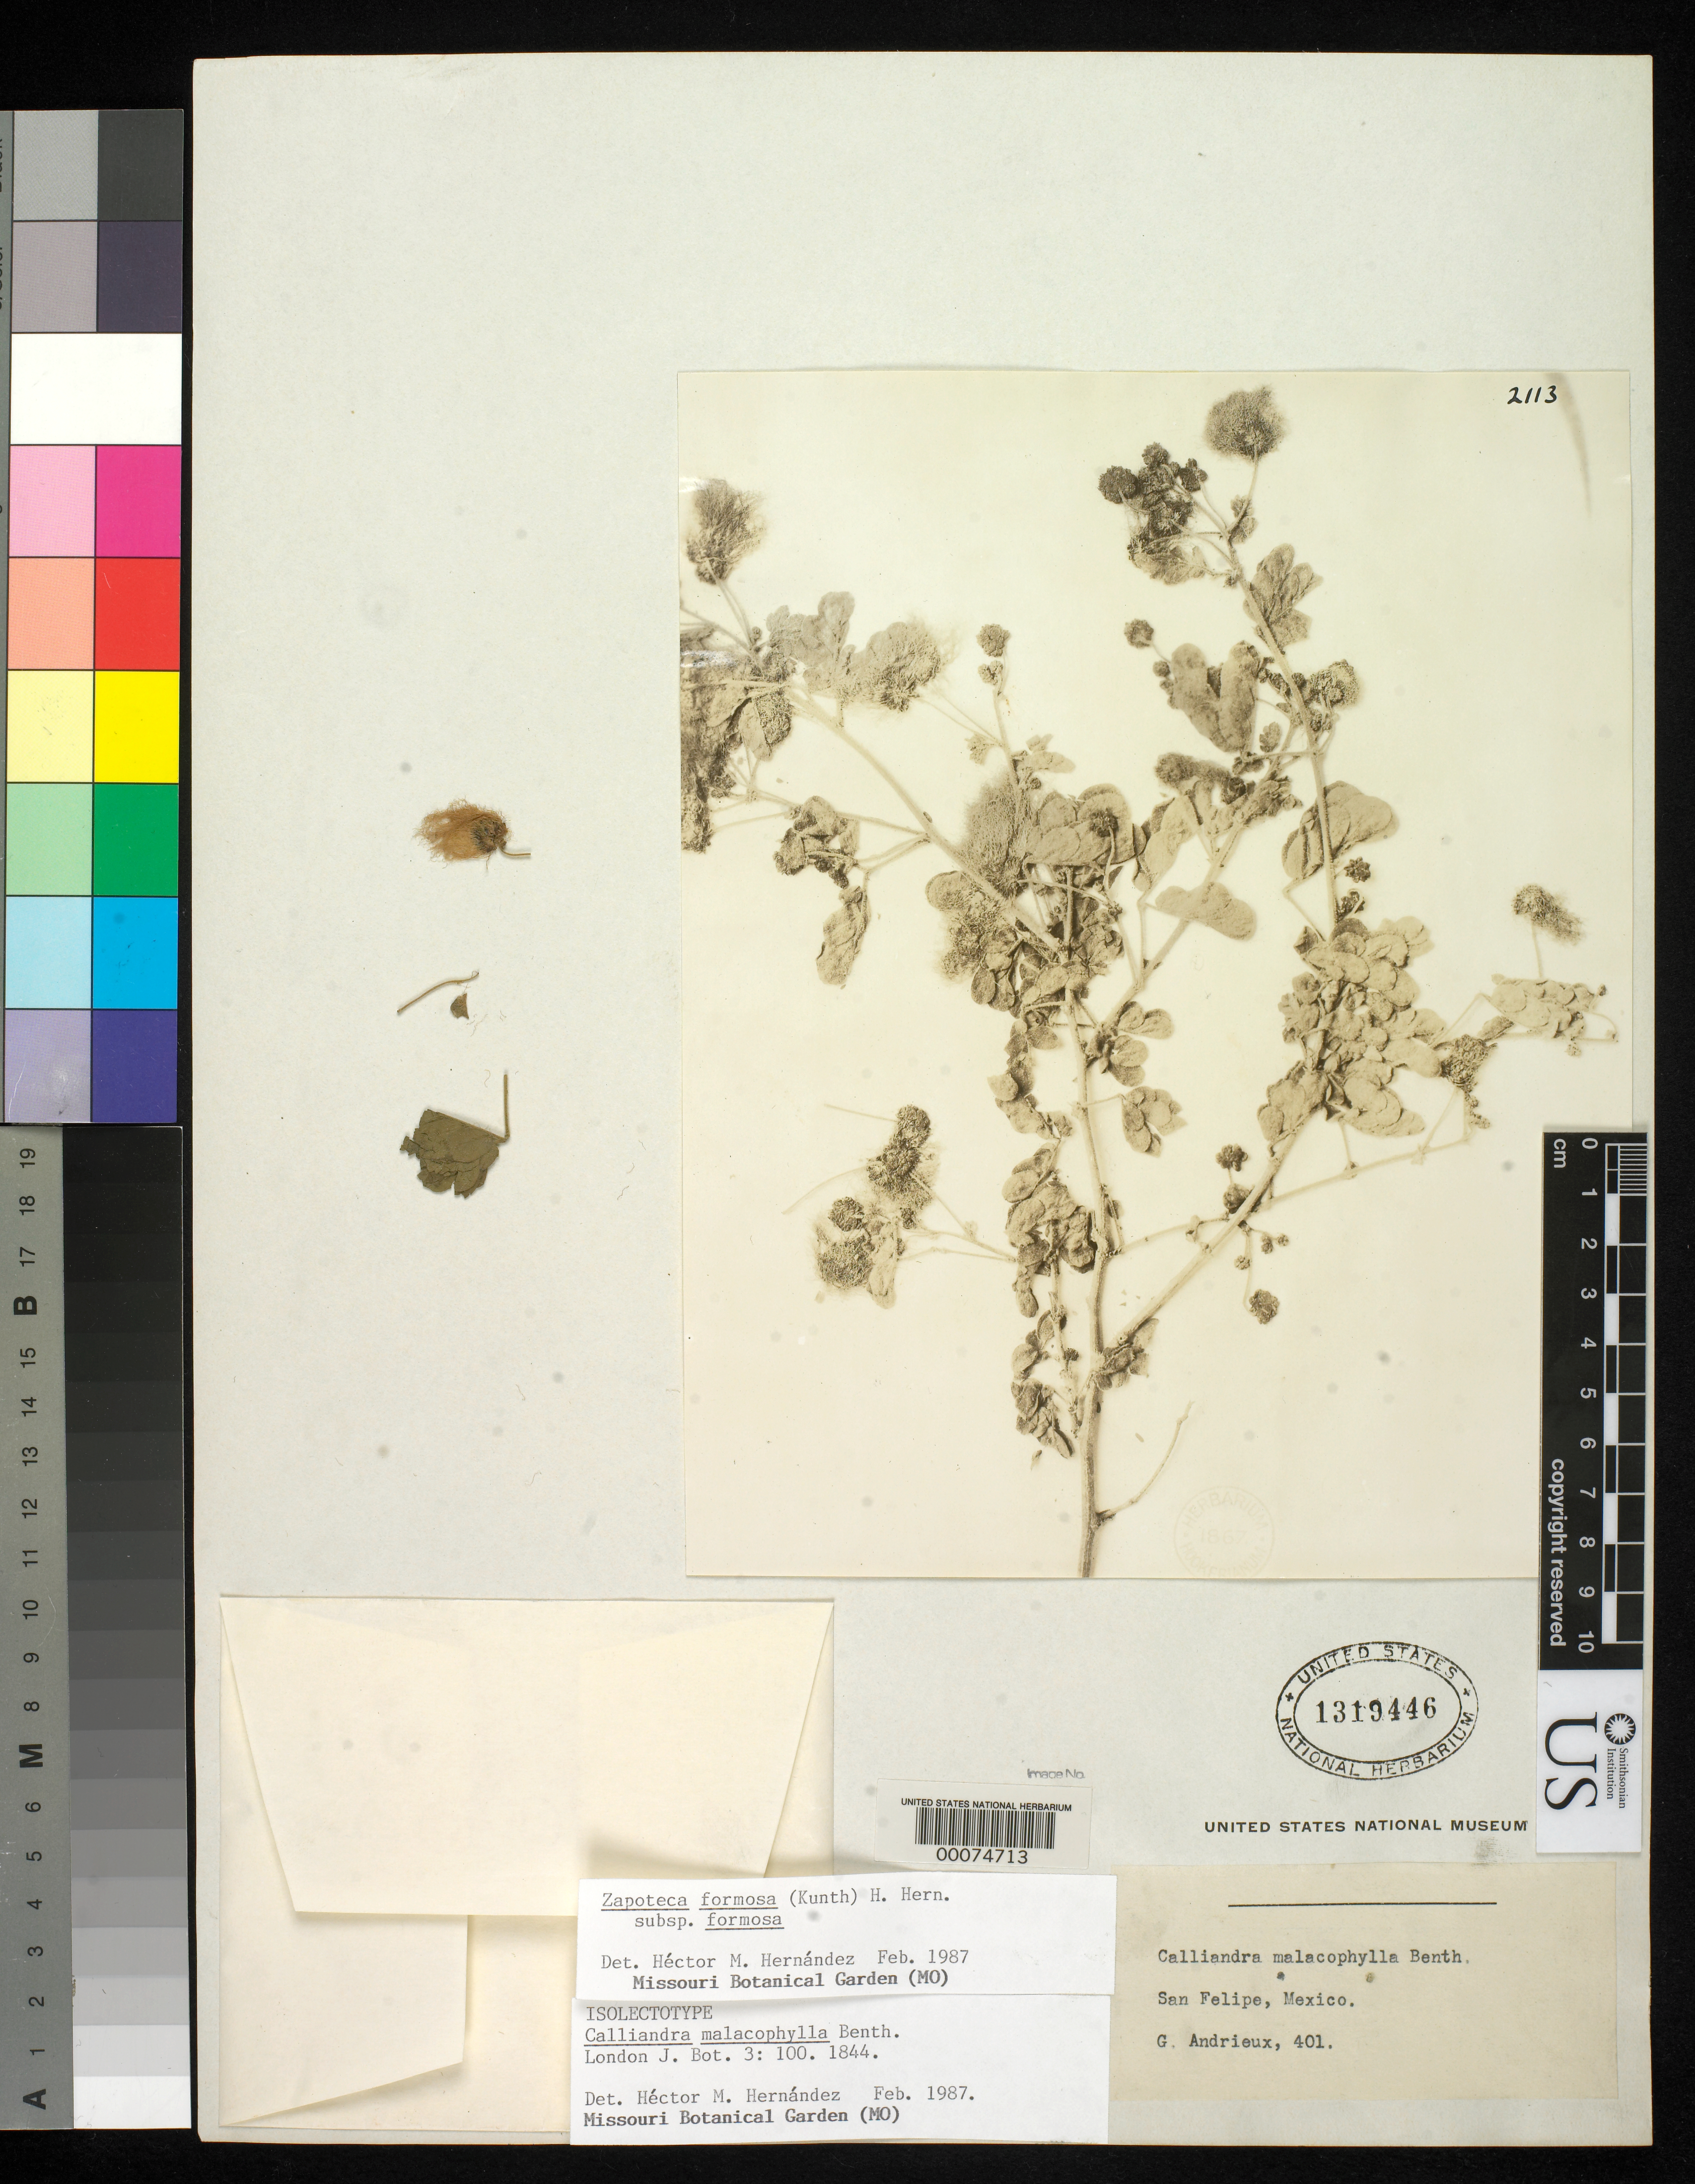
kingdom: Plantae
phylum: Tracheophyta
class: Magnoliopsida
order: Fabales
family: Fabaceae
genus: Calliandra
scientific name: Calliandra malacophylla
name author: Benth.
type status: Type Fragment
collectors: G. Andrieux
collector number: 401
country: Mexico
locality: E of Monserrat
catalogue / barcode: US 1319446